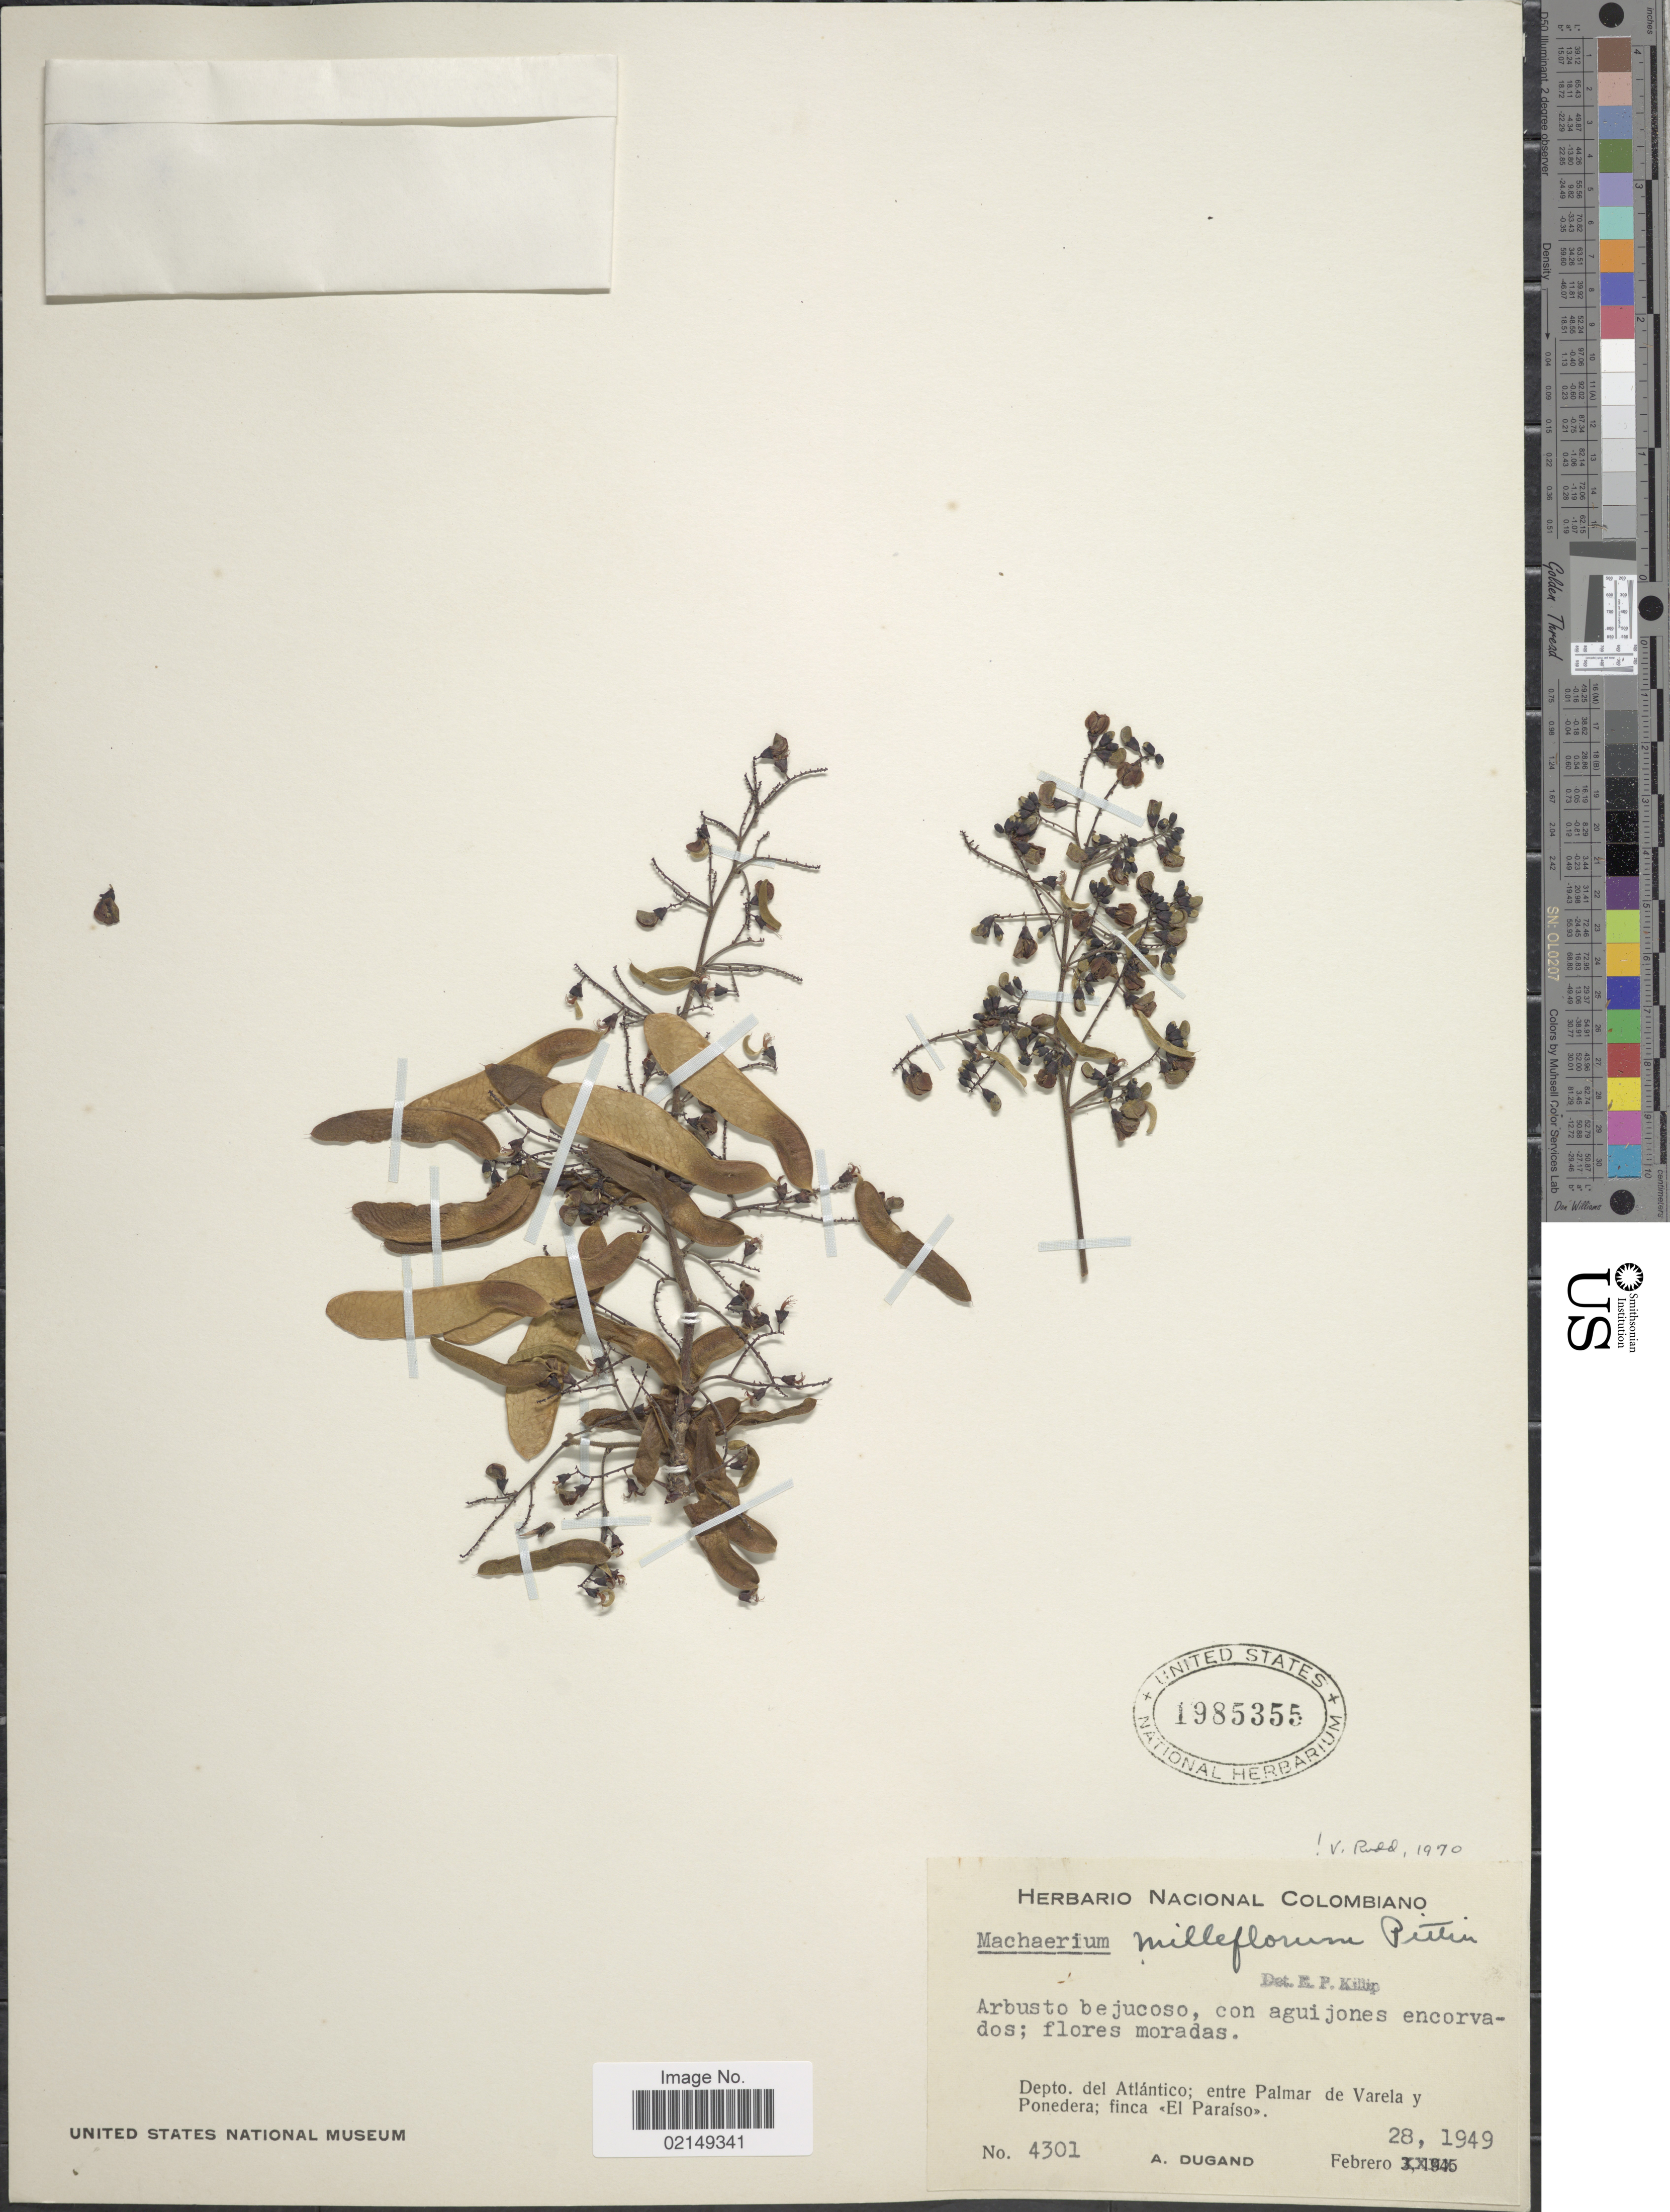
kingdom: Plantae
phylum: Tracheophyta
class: Magnoliopsida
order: Fabales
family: Fabaceae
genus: Machaerium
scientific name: Machaerium milleflorum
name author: Pittier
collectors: A. Dugand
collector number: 4301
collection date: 1949-02-28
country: Colombia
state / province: Atlántico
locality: Entre Palmar de Varela y Ponedera ; finca El Paraiso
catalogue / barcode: US 1985355